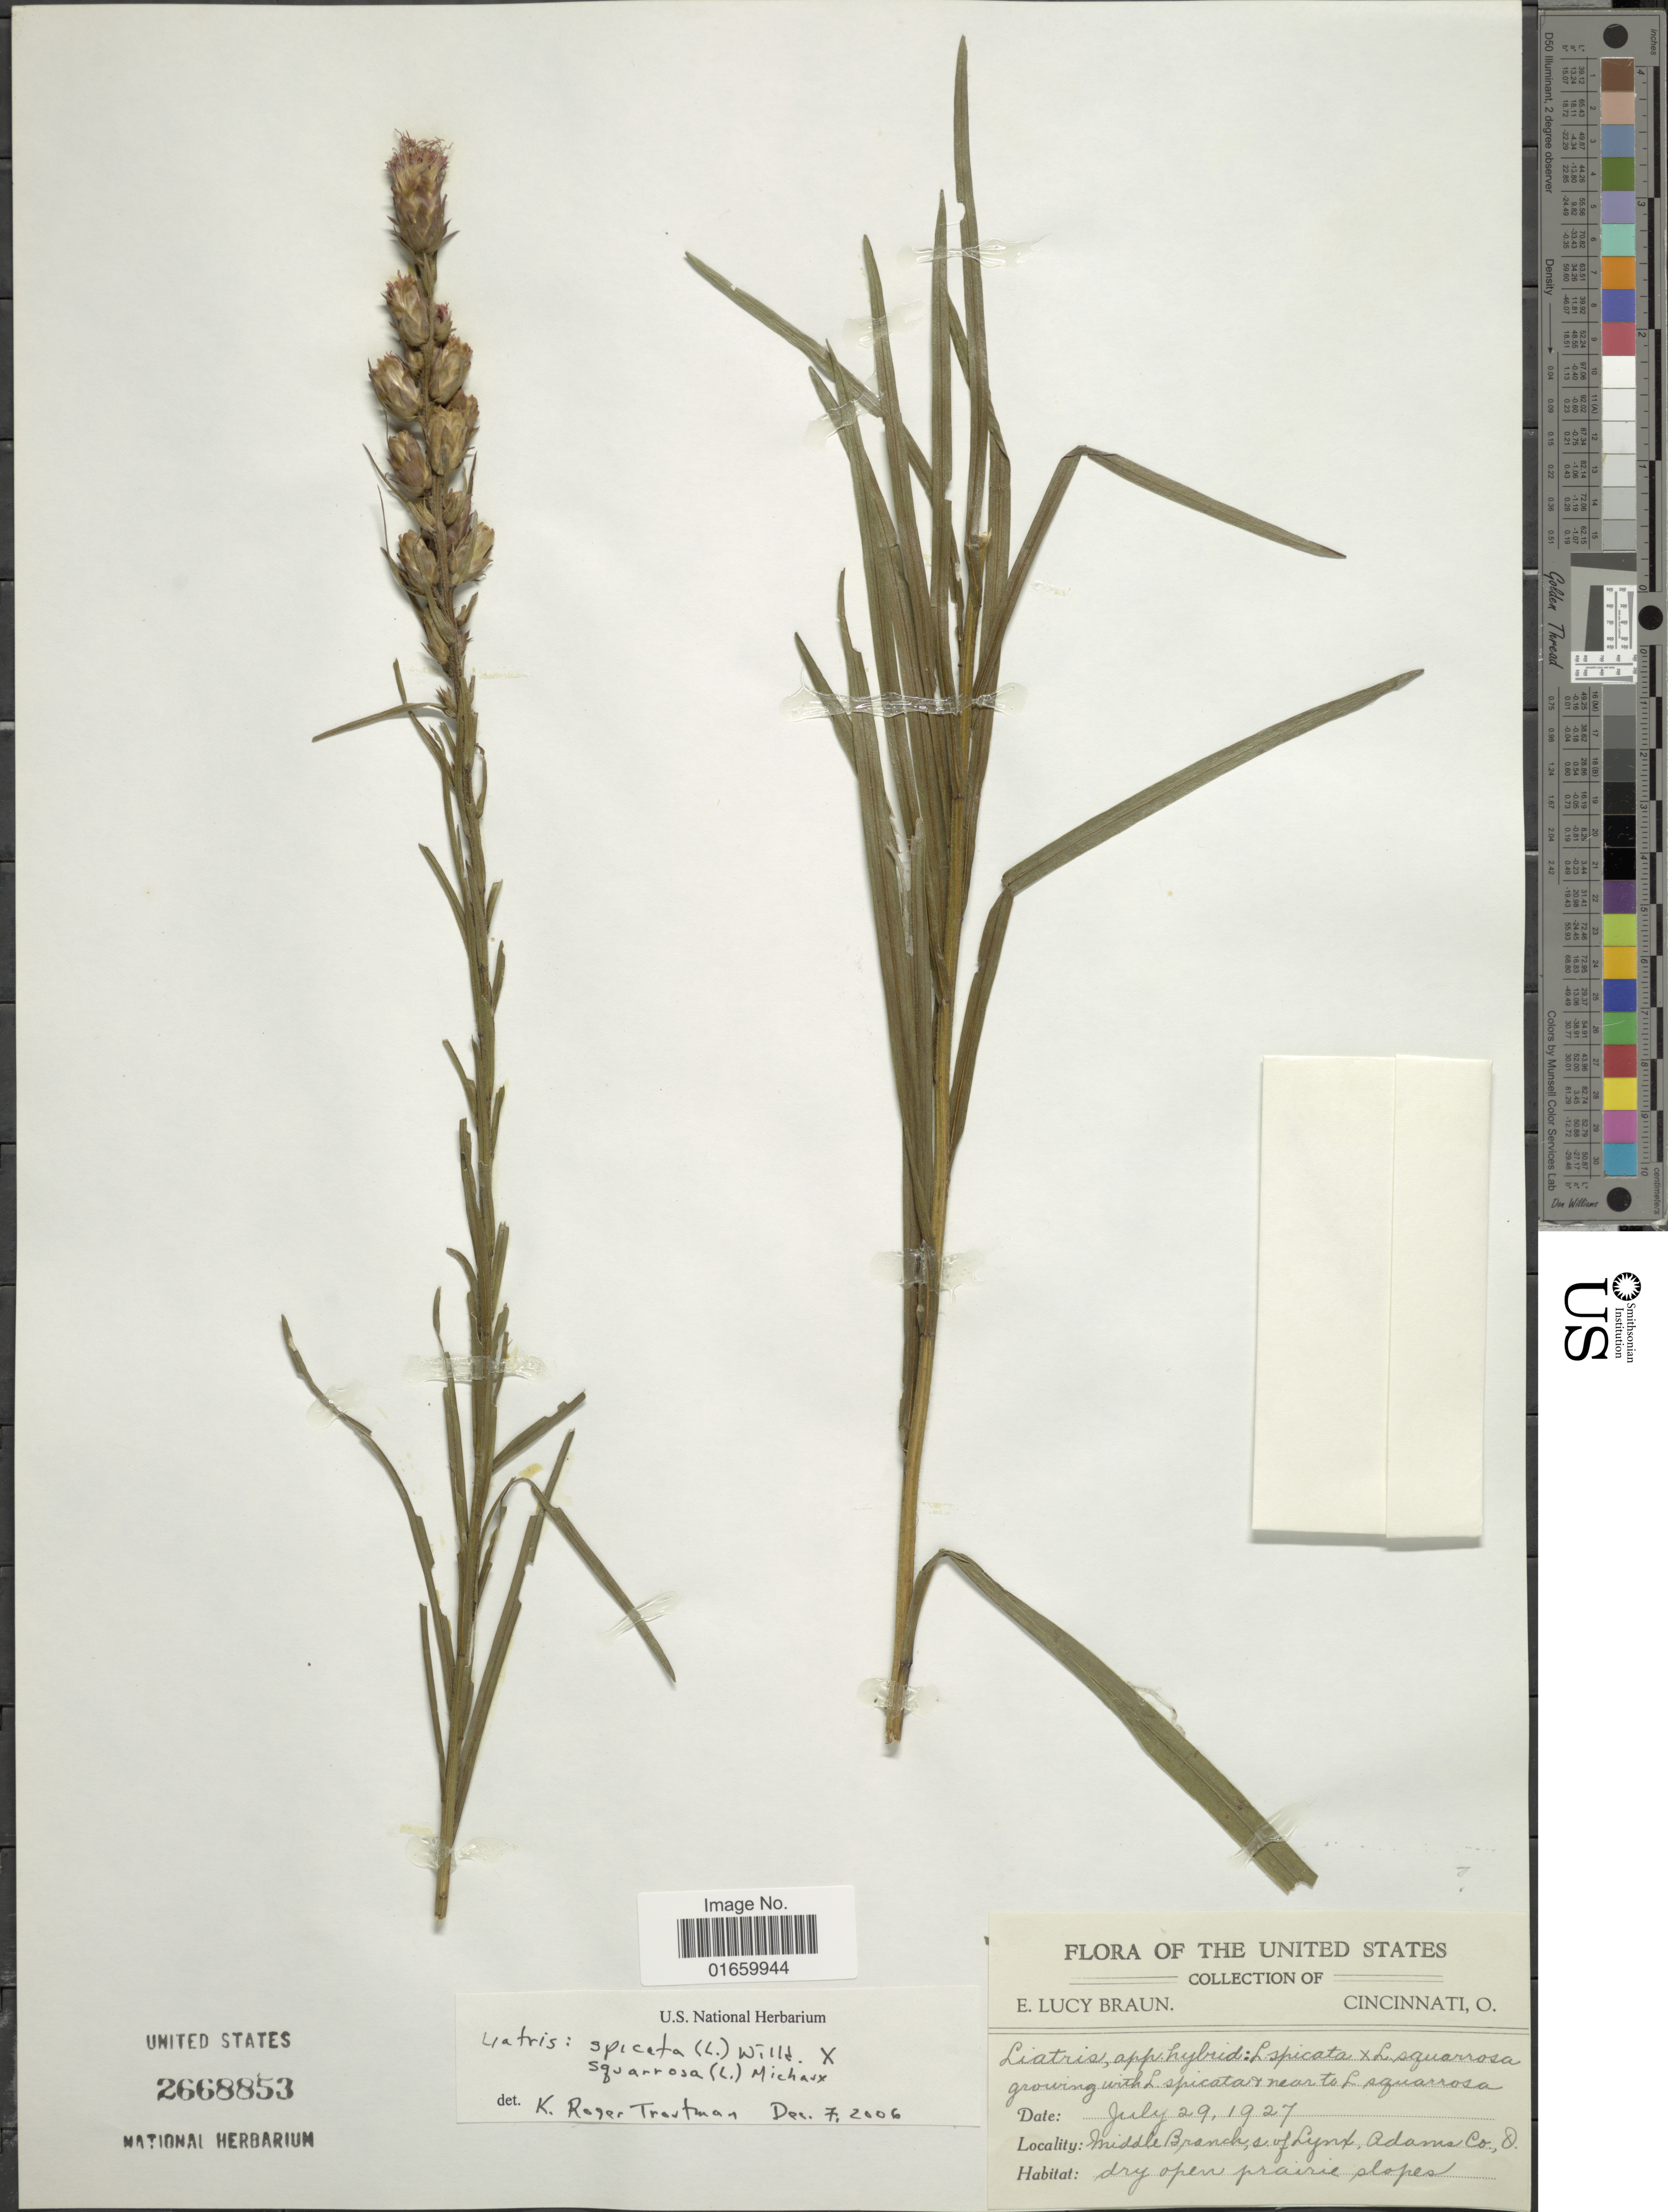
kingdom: Plantae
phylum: Tracheophyta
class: Magnoliopsida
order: Asterales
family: Asteraceae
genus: Liatris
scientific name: Liatris sp.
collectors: E. L. Braun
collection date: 1927-07-29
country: United States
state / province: Ohio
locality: Middle Branch, s. of Lynd, Adams Co.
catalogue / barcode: US 2668853